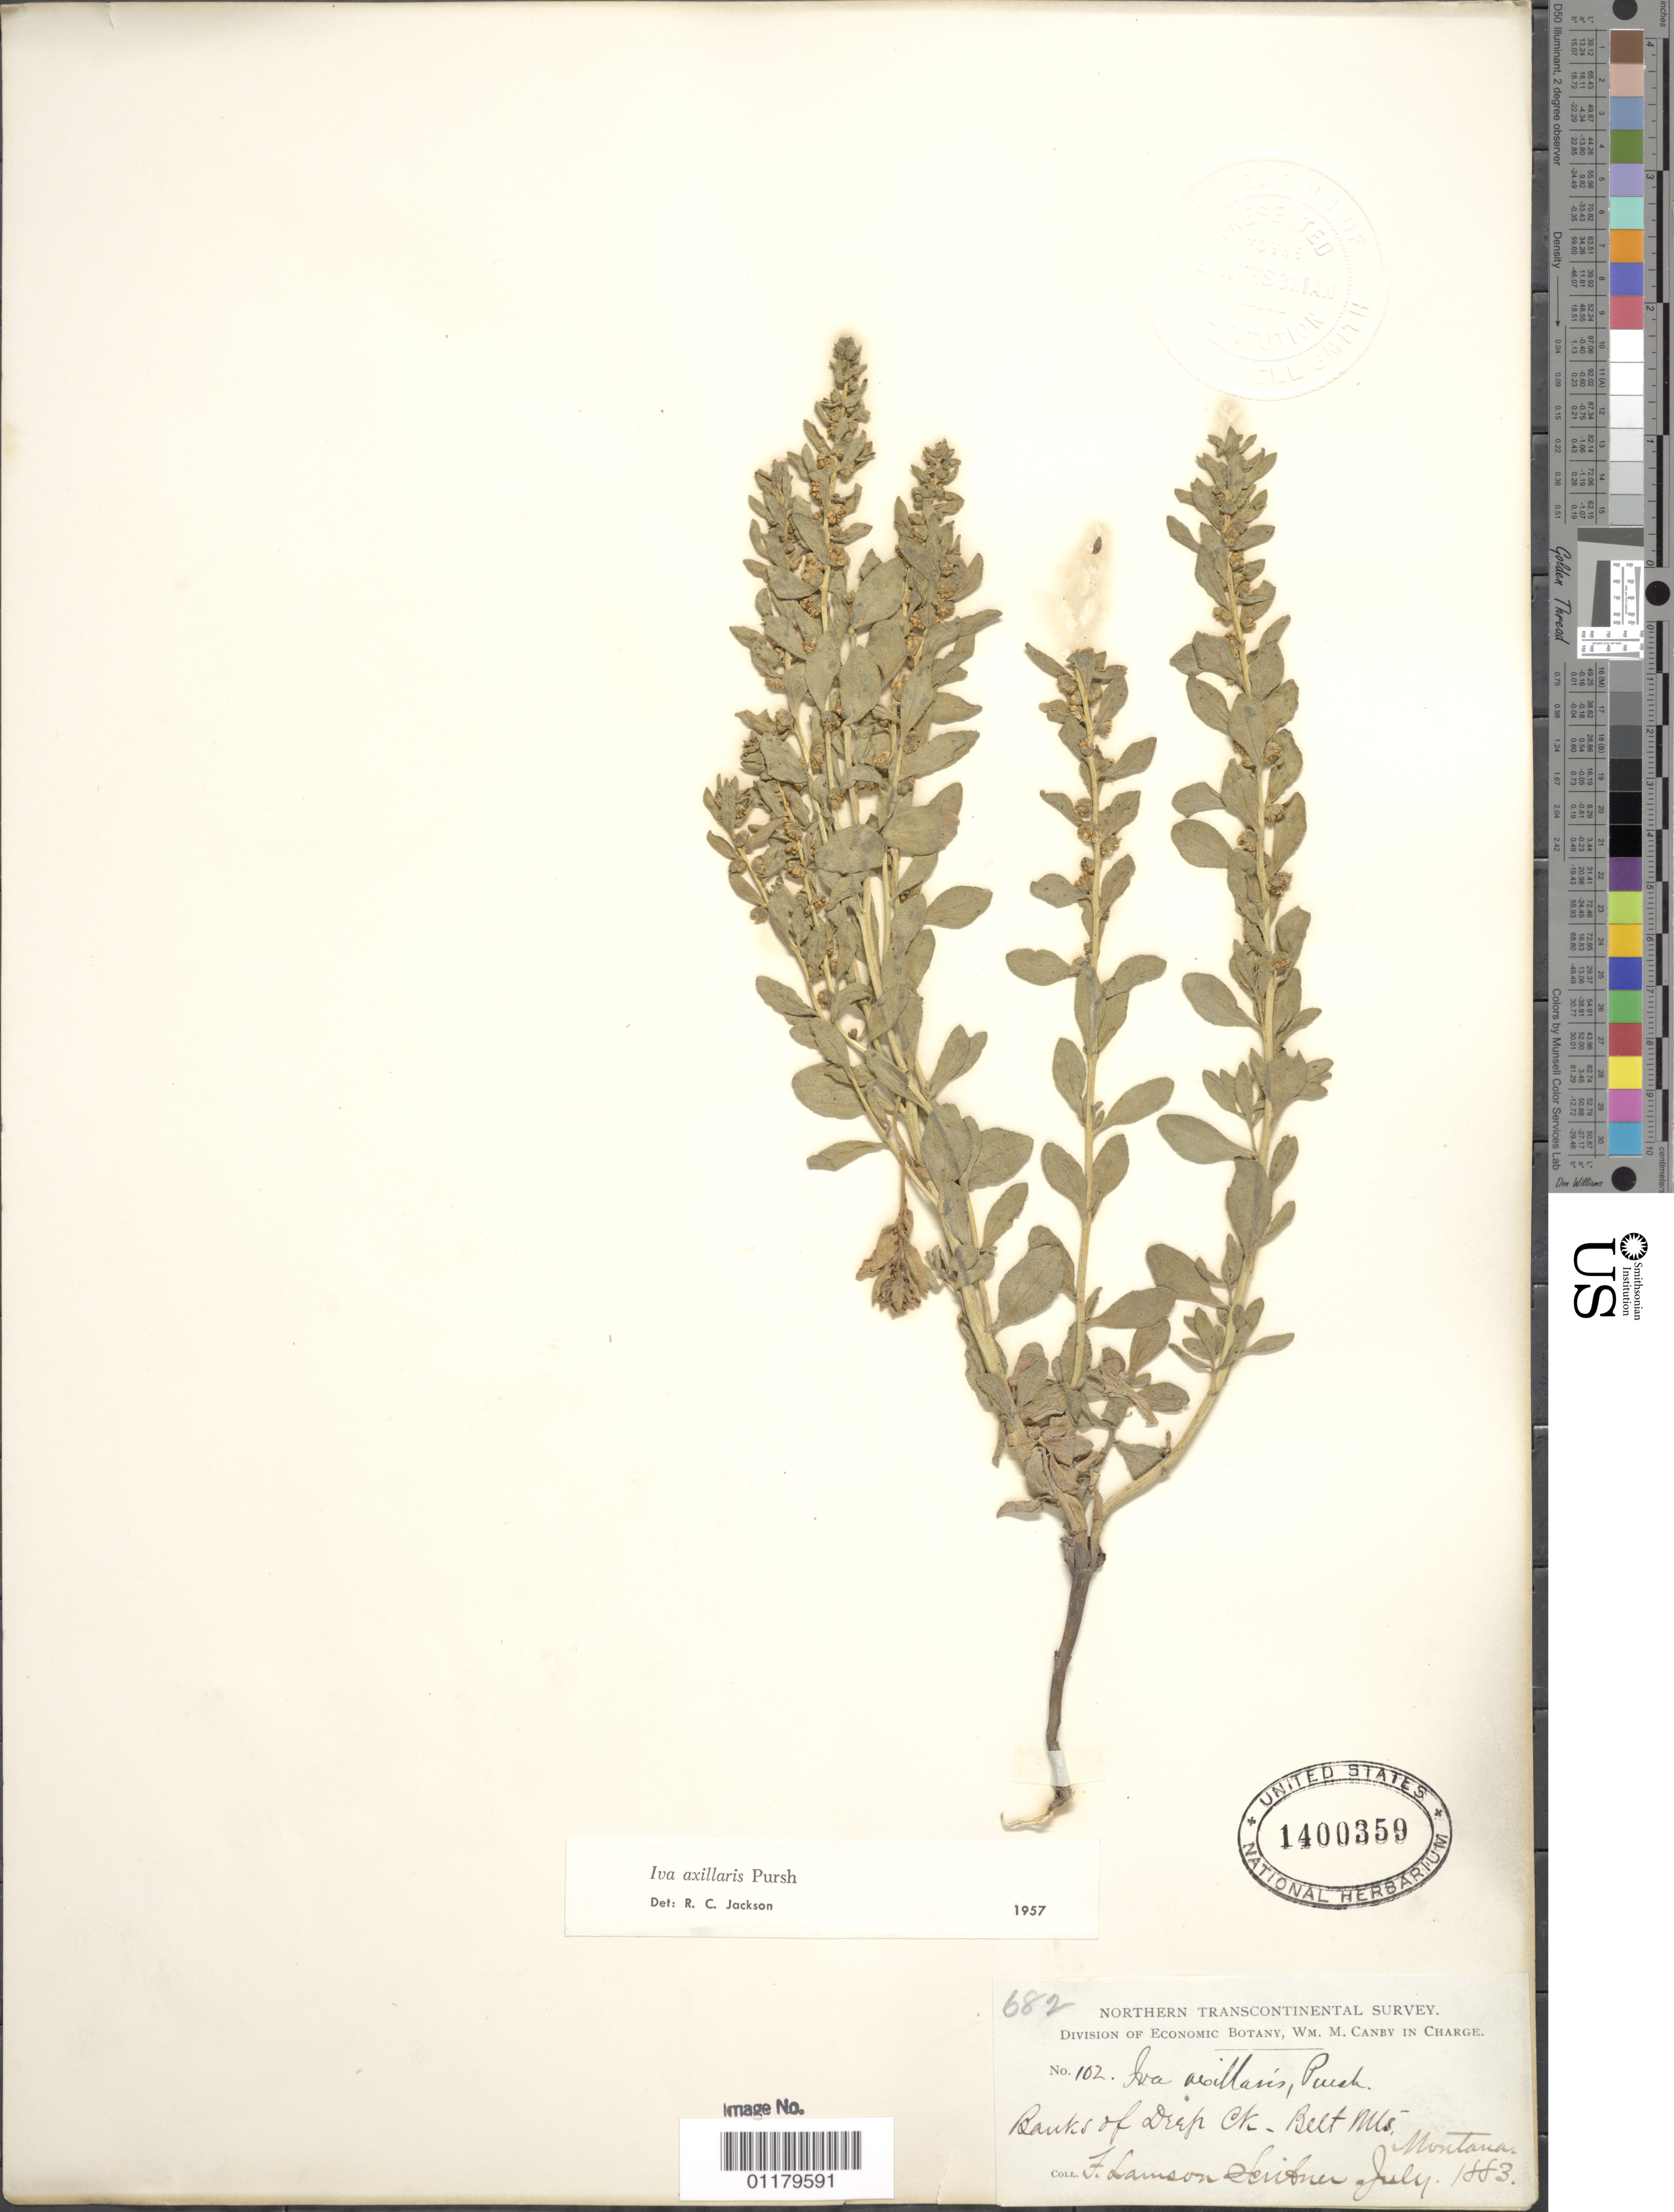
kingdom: Plantae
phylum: Tracheophyta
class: Magnoliopsida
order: Asterales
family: Asteraceae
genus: Iva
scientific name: Iva axillaris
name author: Pursh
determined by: Jackson, R. C.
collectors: F. L. Scribner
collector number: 102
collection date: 1883-07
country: United States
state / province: Montana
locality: Banks of Deep Creek, Belt Mts.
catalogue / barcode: US 1400359